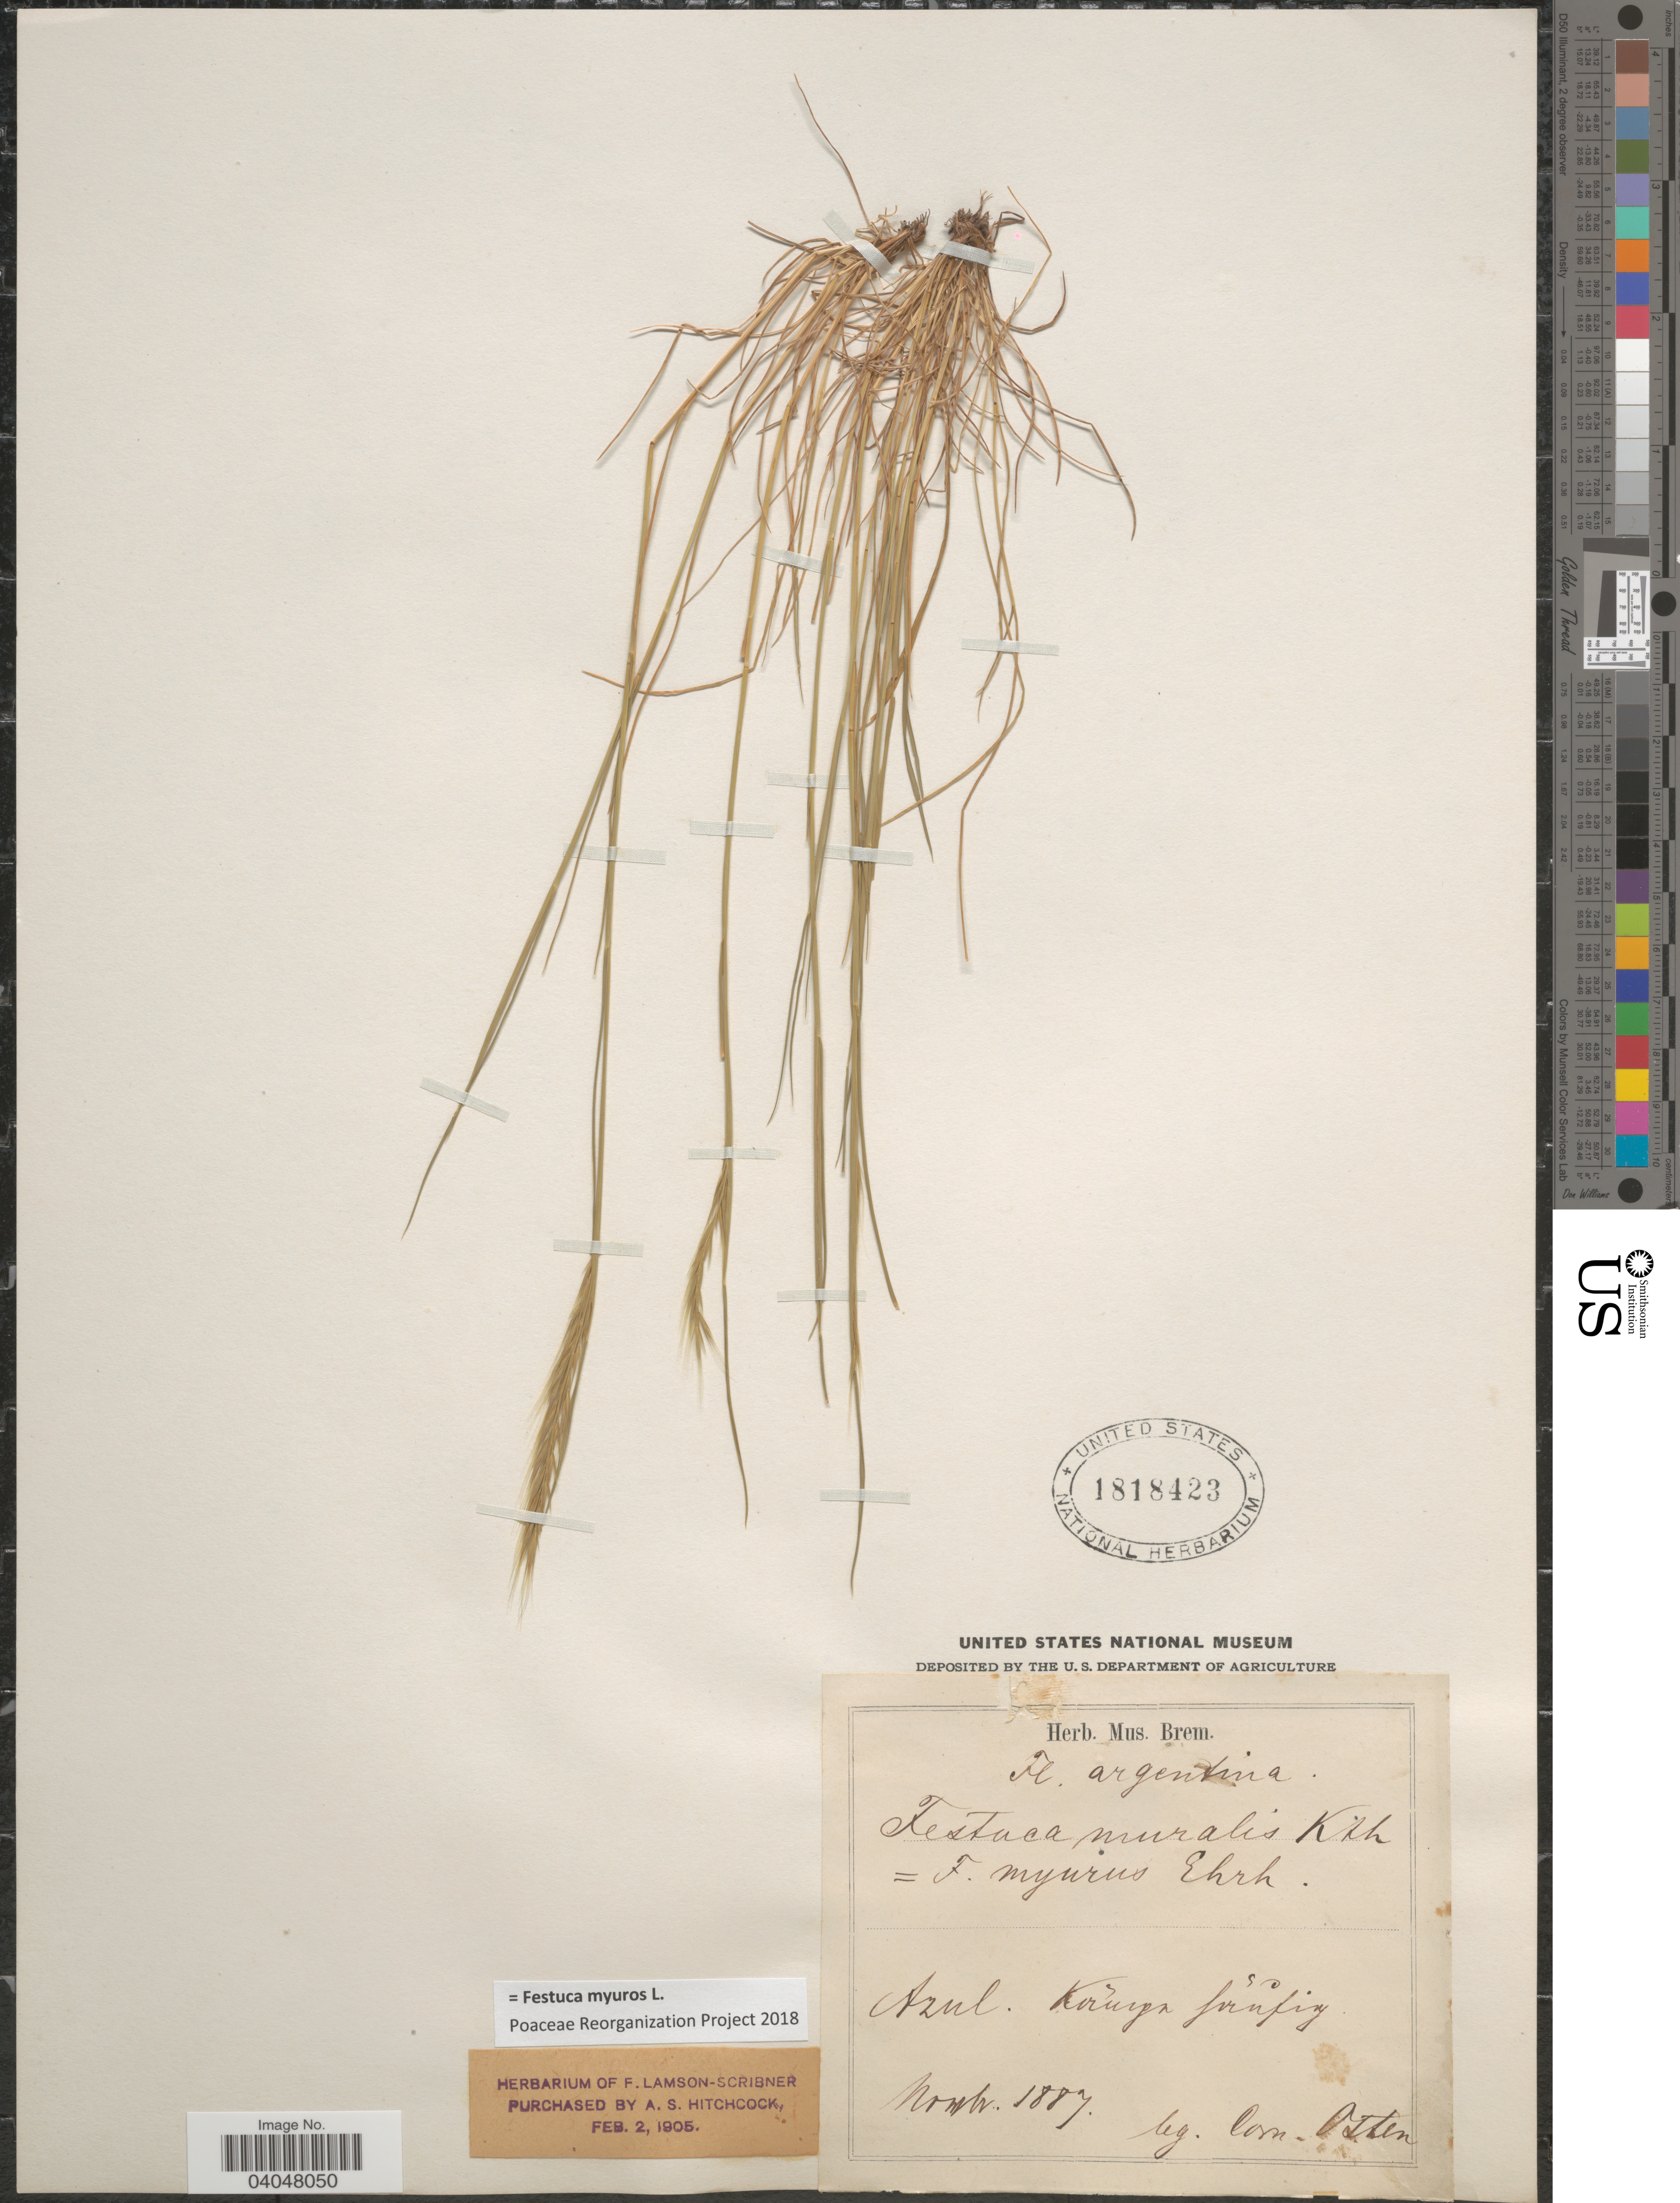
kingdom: Plantae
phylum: Tracheophyta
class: Liliopsida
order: Poales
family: Poaceae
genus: Festuca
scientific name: Festuca myuros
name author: L.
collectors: C. Osten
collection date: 1887-11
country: Argentina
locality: Azul. Koruyn foŕufry [interpreted].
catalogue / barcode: US 1818423